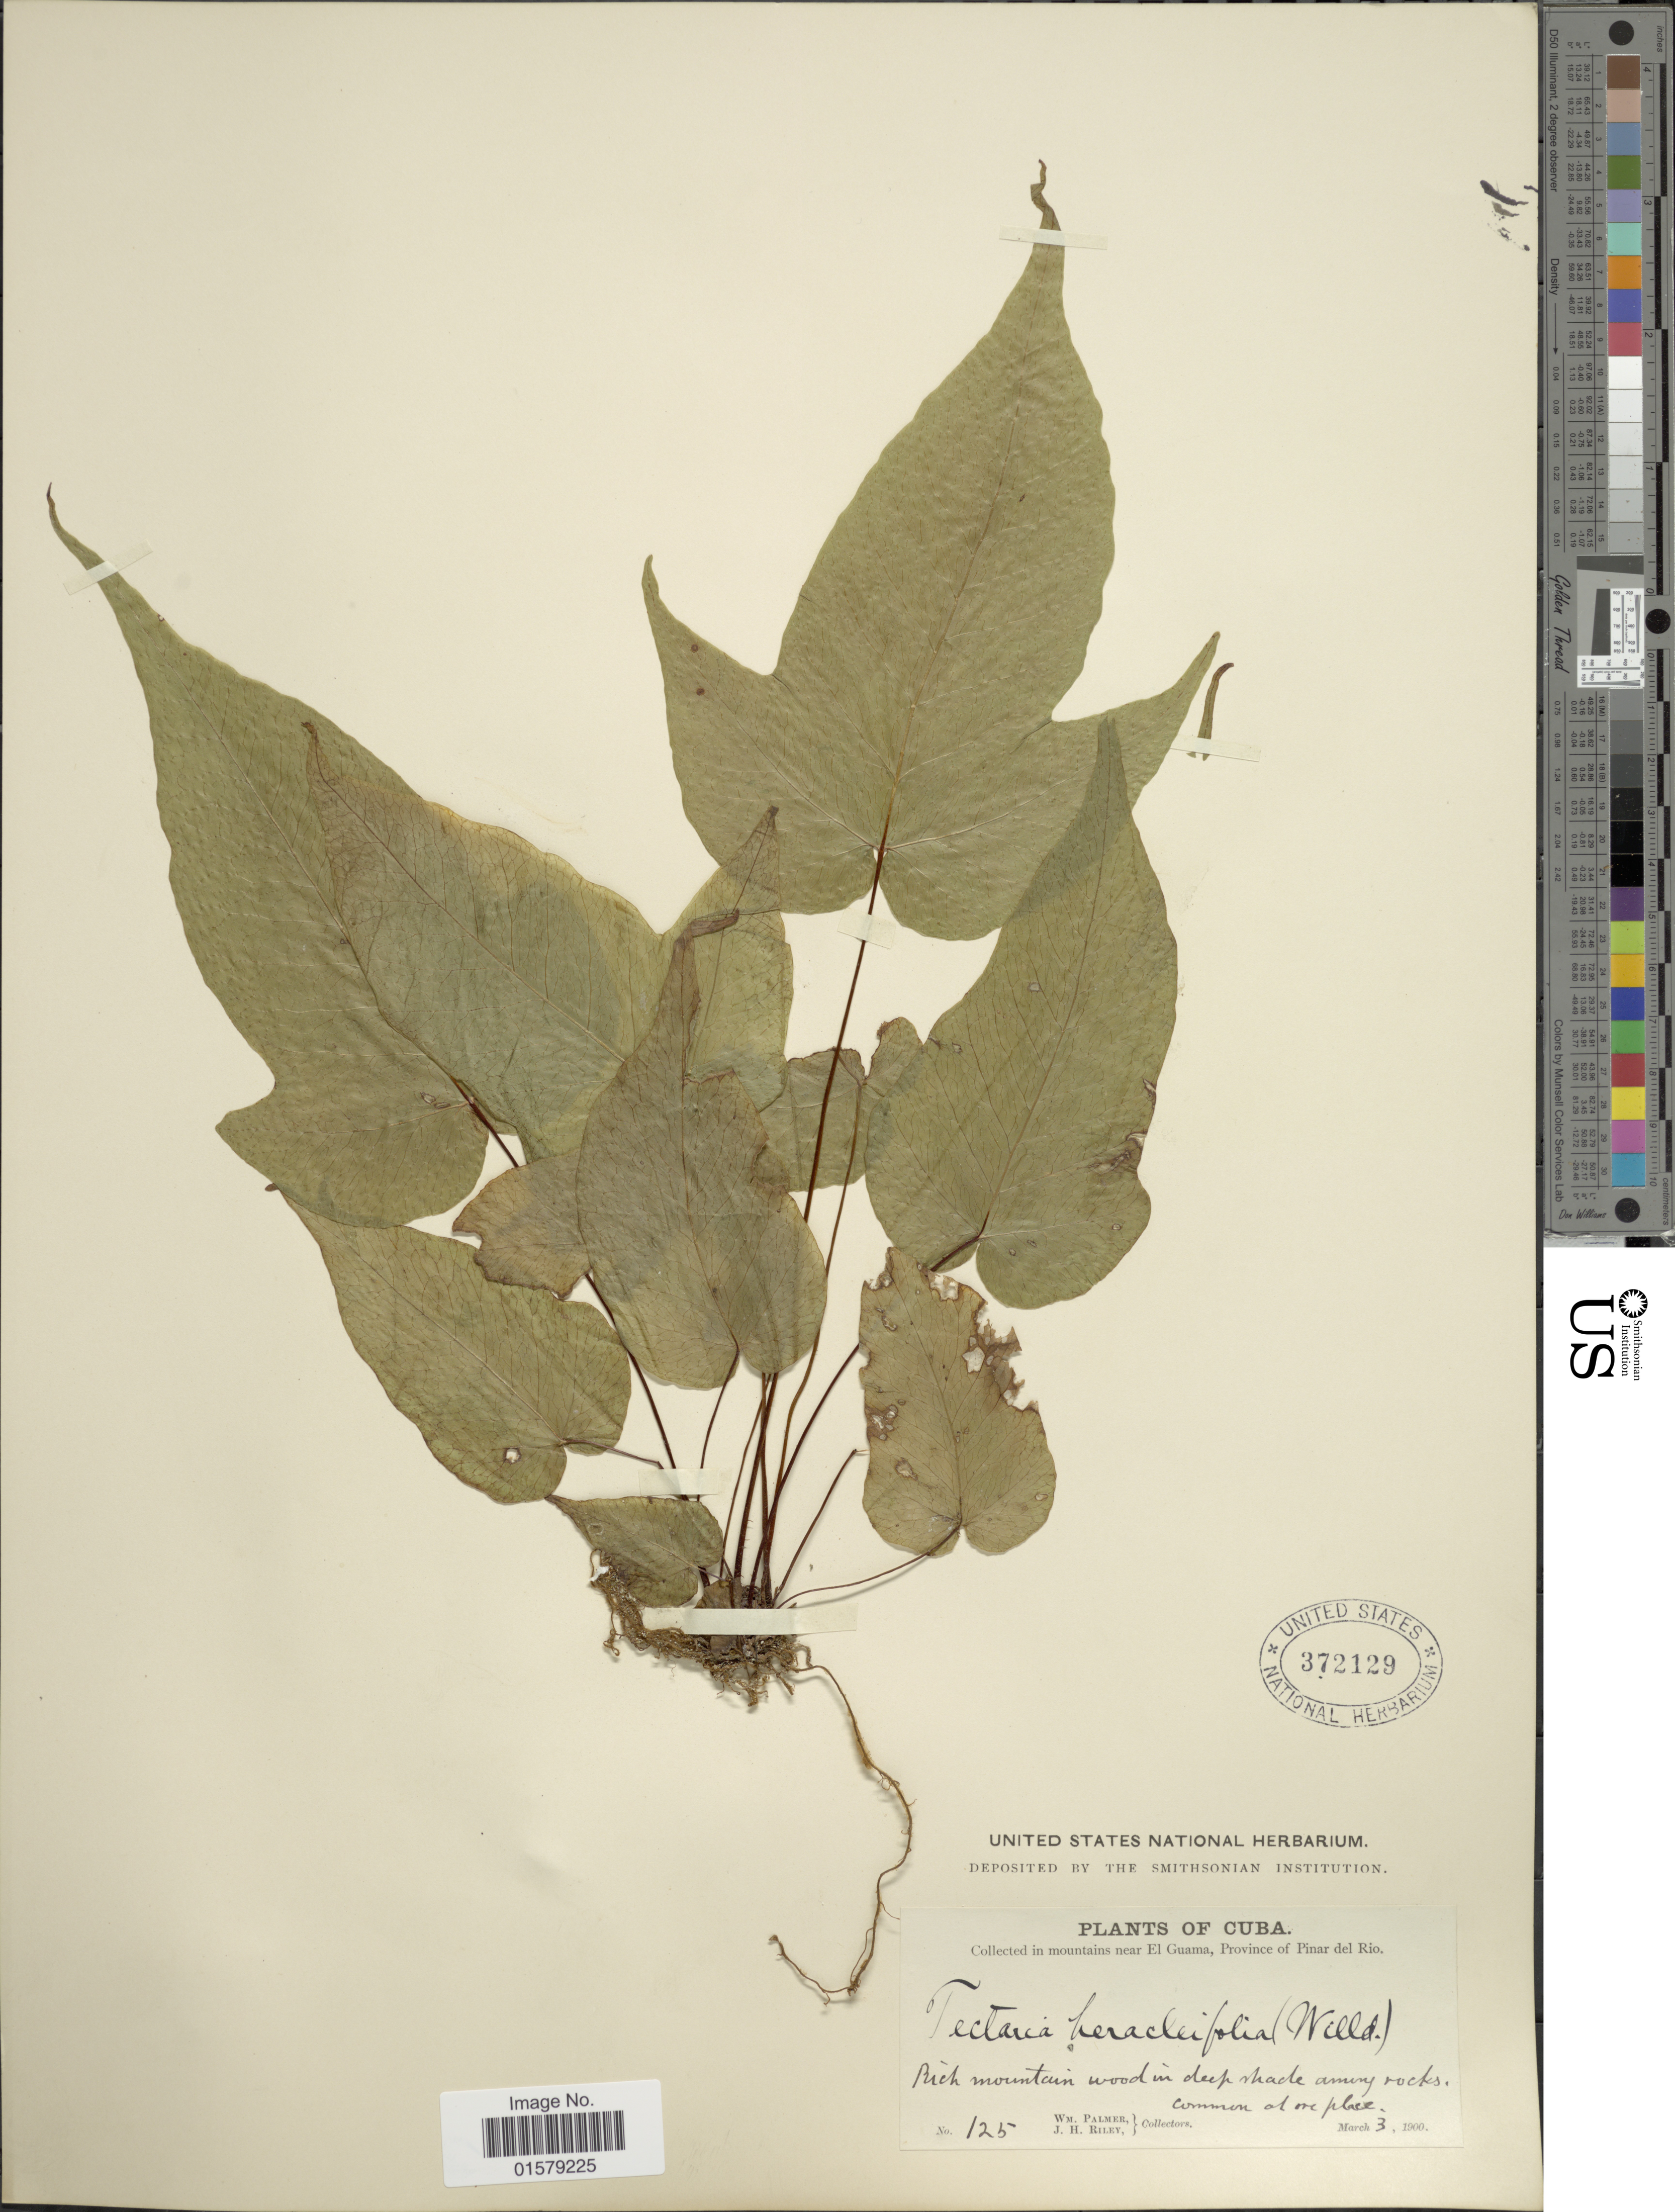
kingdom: Plantae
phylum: Tracheophyta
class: Polypodiopsida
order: Polypodiales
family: Tectariaceae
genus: Tectaria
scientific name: Tectaria heracleifolia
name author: (Willd.) Underw.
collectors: W. Palmer & J. H. Riley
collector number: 125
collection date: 1900-03-03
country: Cuba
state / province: Pinar del Río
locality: In mountains near El Guama, rich mountain wood in deep shade among rocks, common at one place.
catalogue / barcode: US 372129